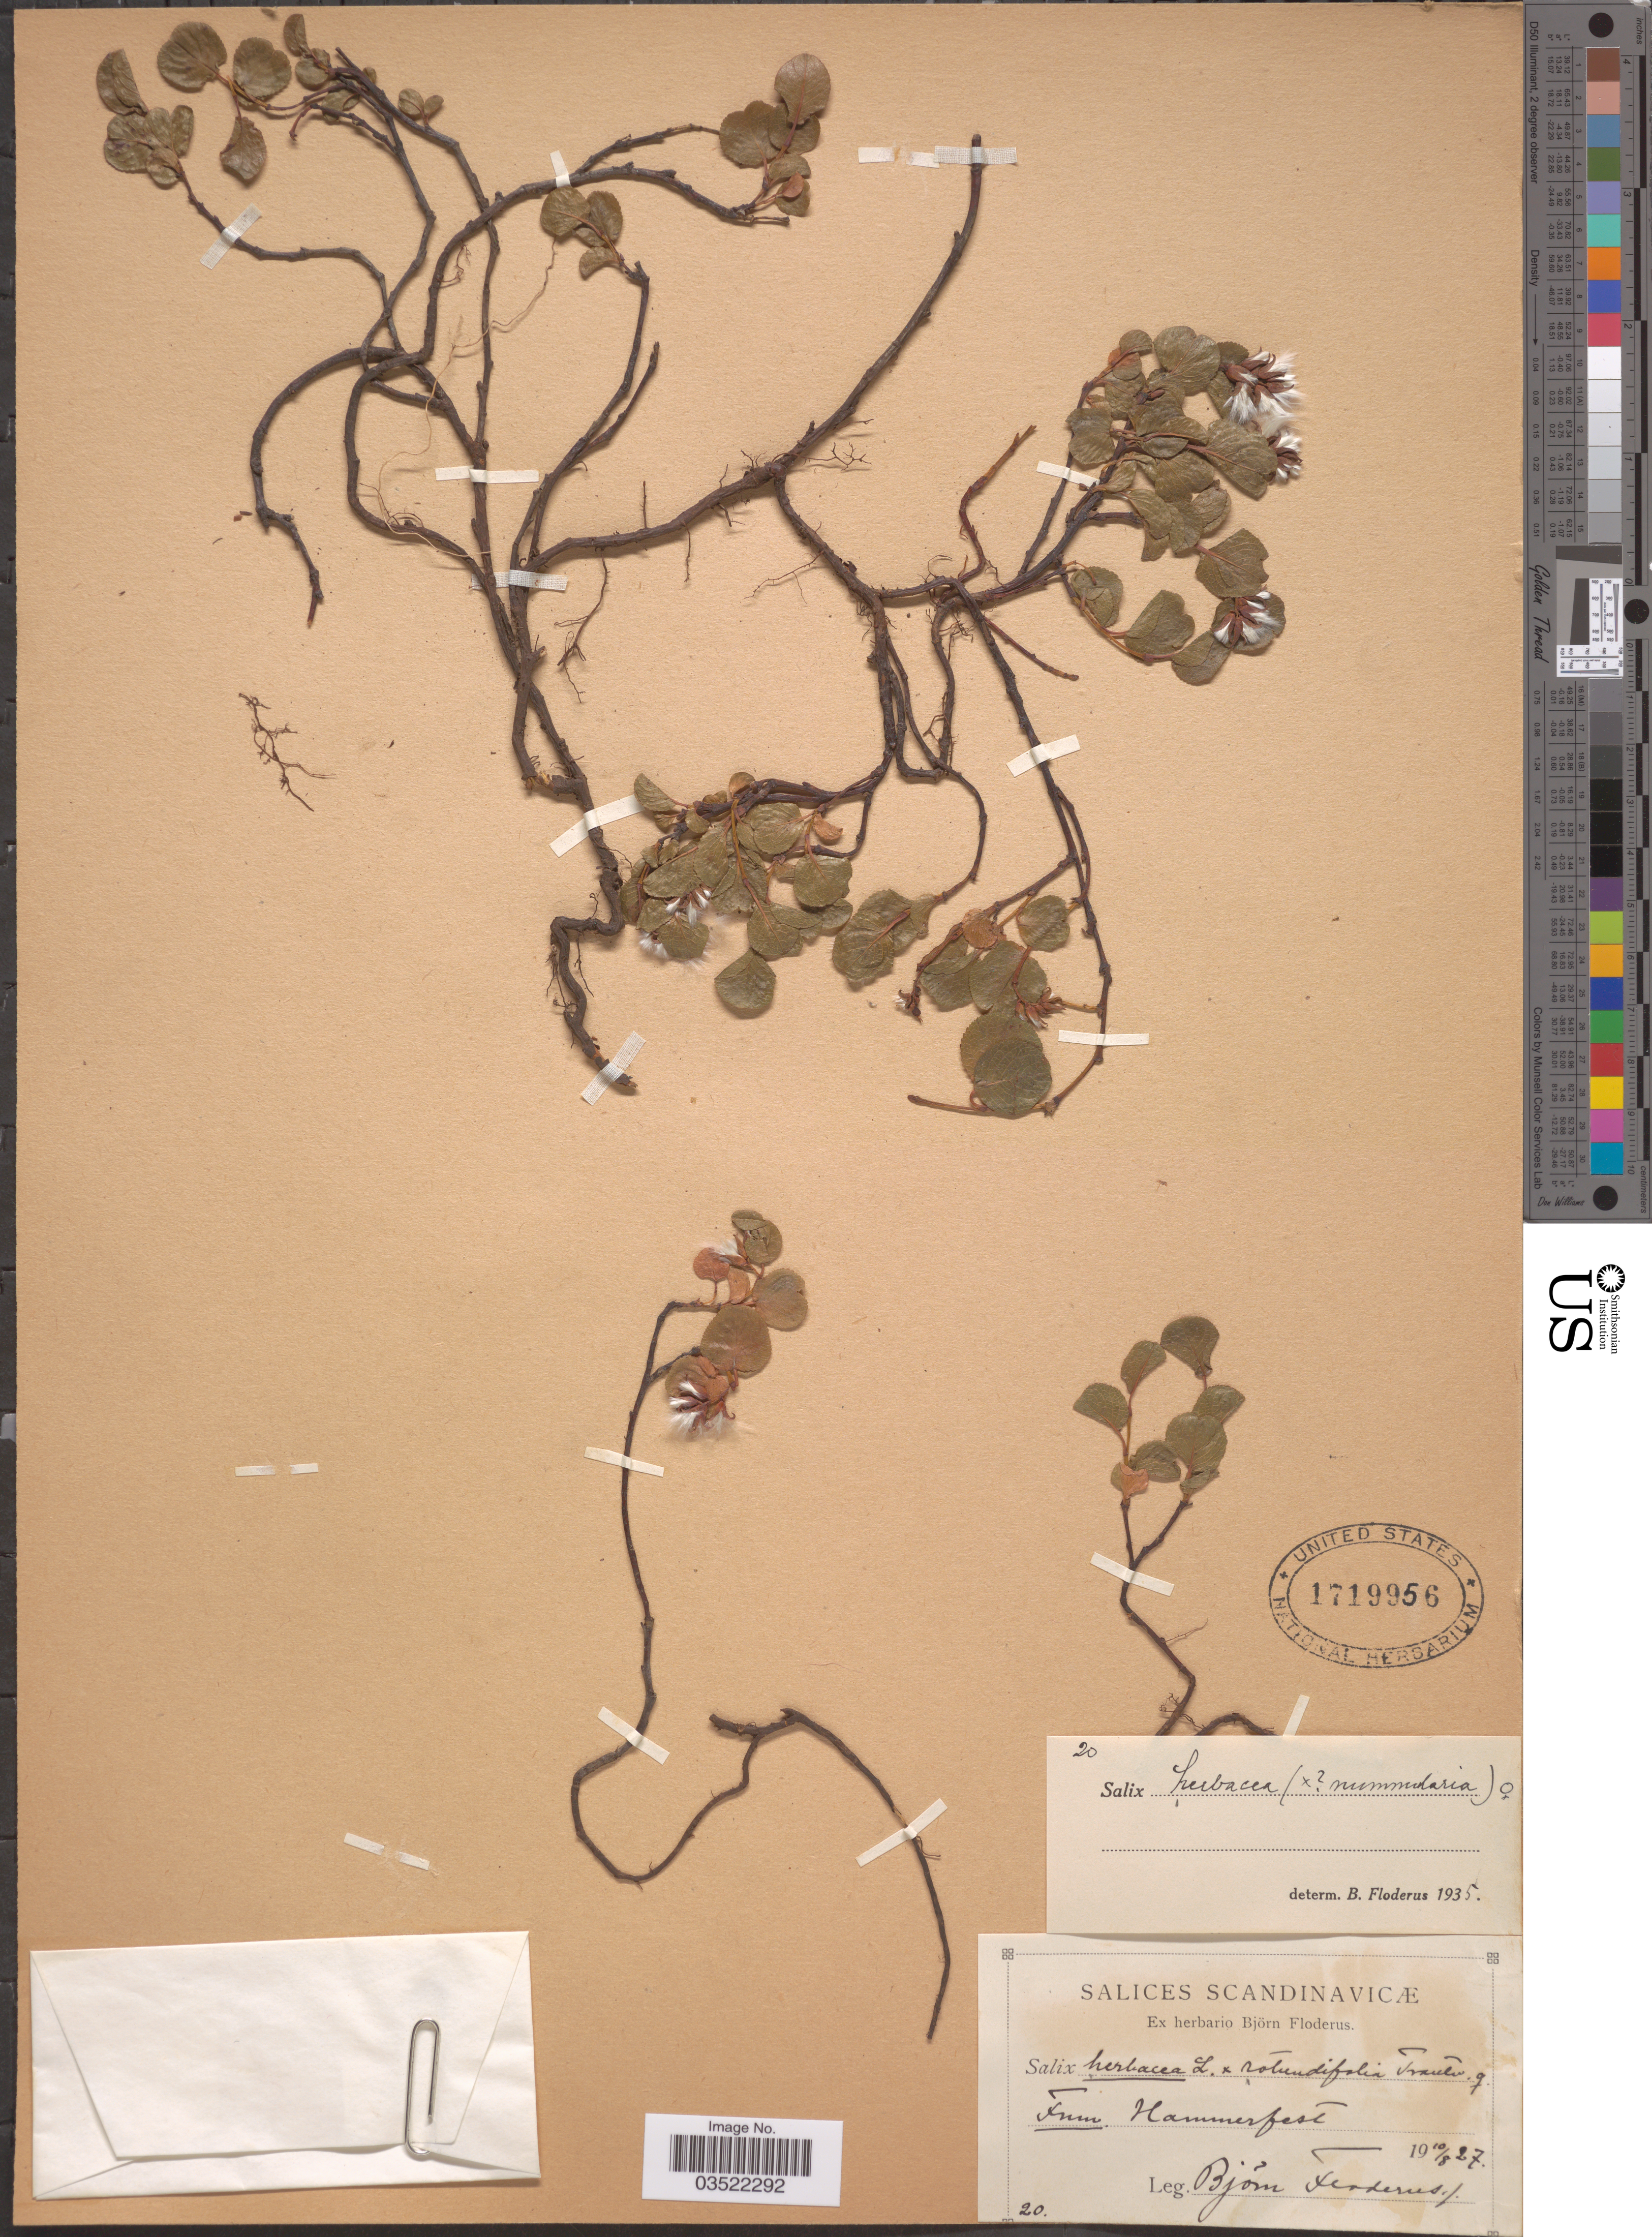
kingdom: Plantae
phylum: Tracheophyta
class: Magnoliopsida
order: Malpighiales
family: Salicaceae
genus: Salix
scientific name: Salix herbacea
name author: L.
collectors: B. G. O. Floderus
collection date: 1927-08-10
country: Norway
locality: Scandinavicæ. Fum. Hammerfest.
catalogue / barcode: US 1719956